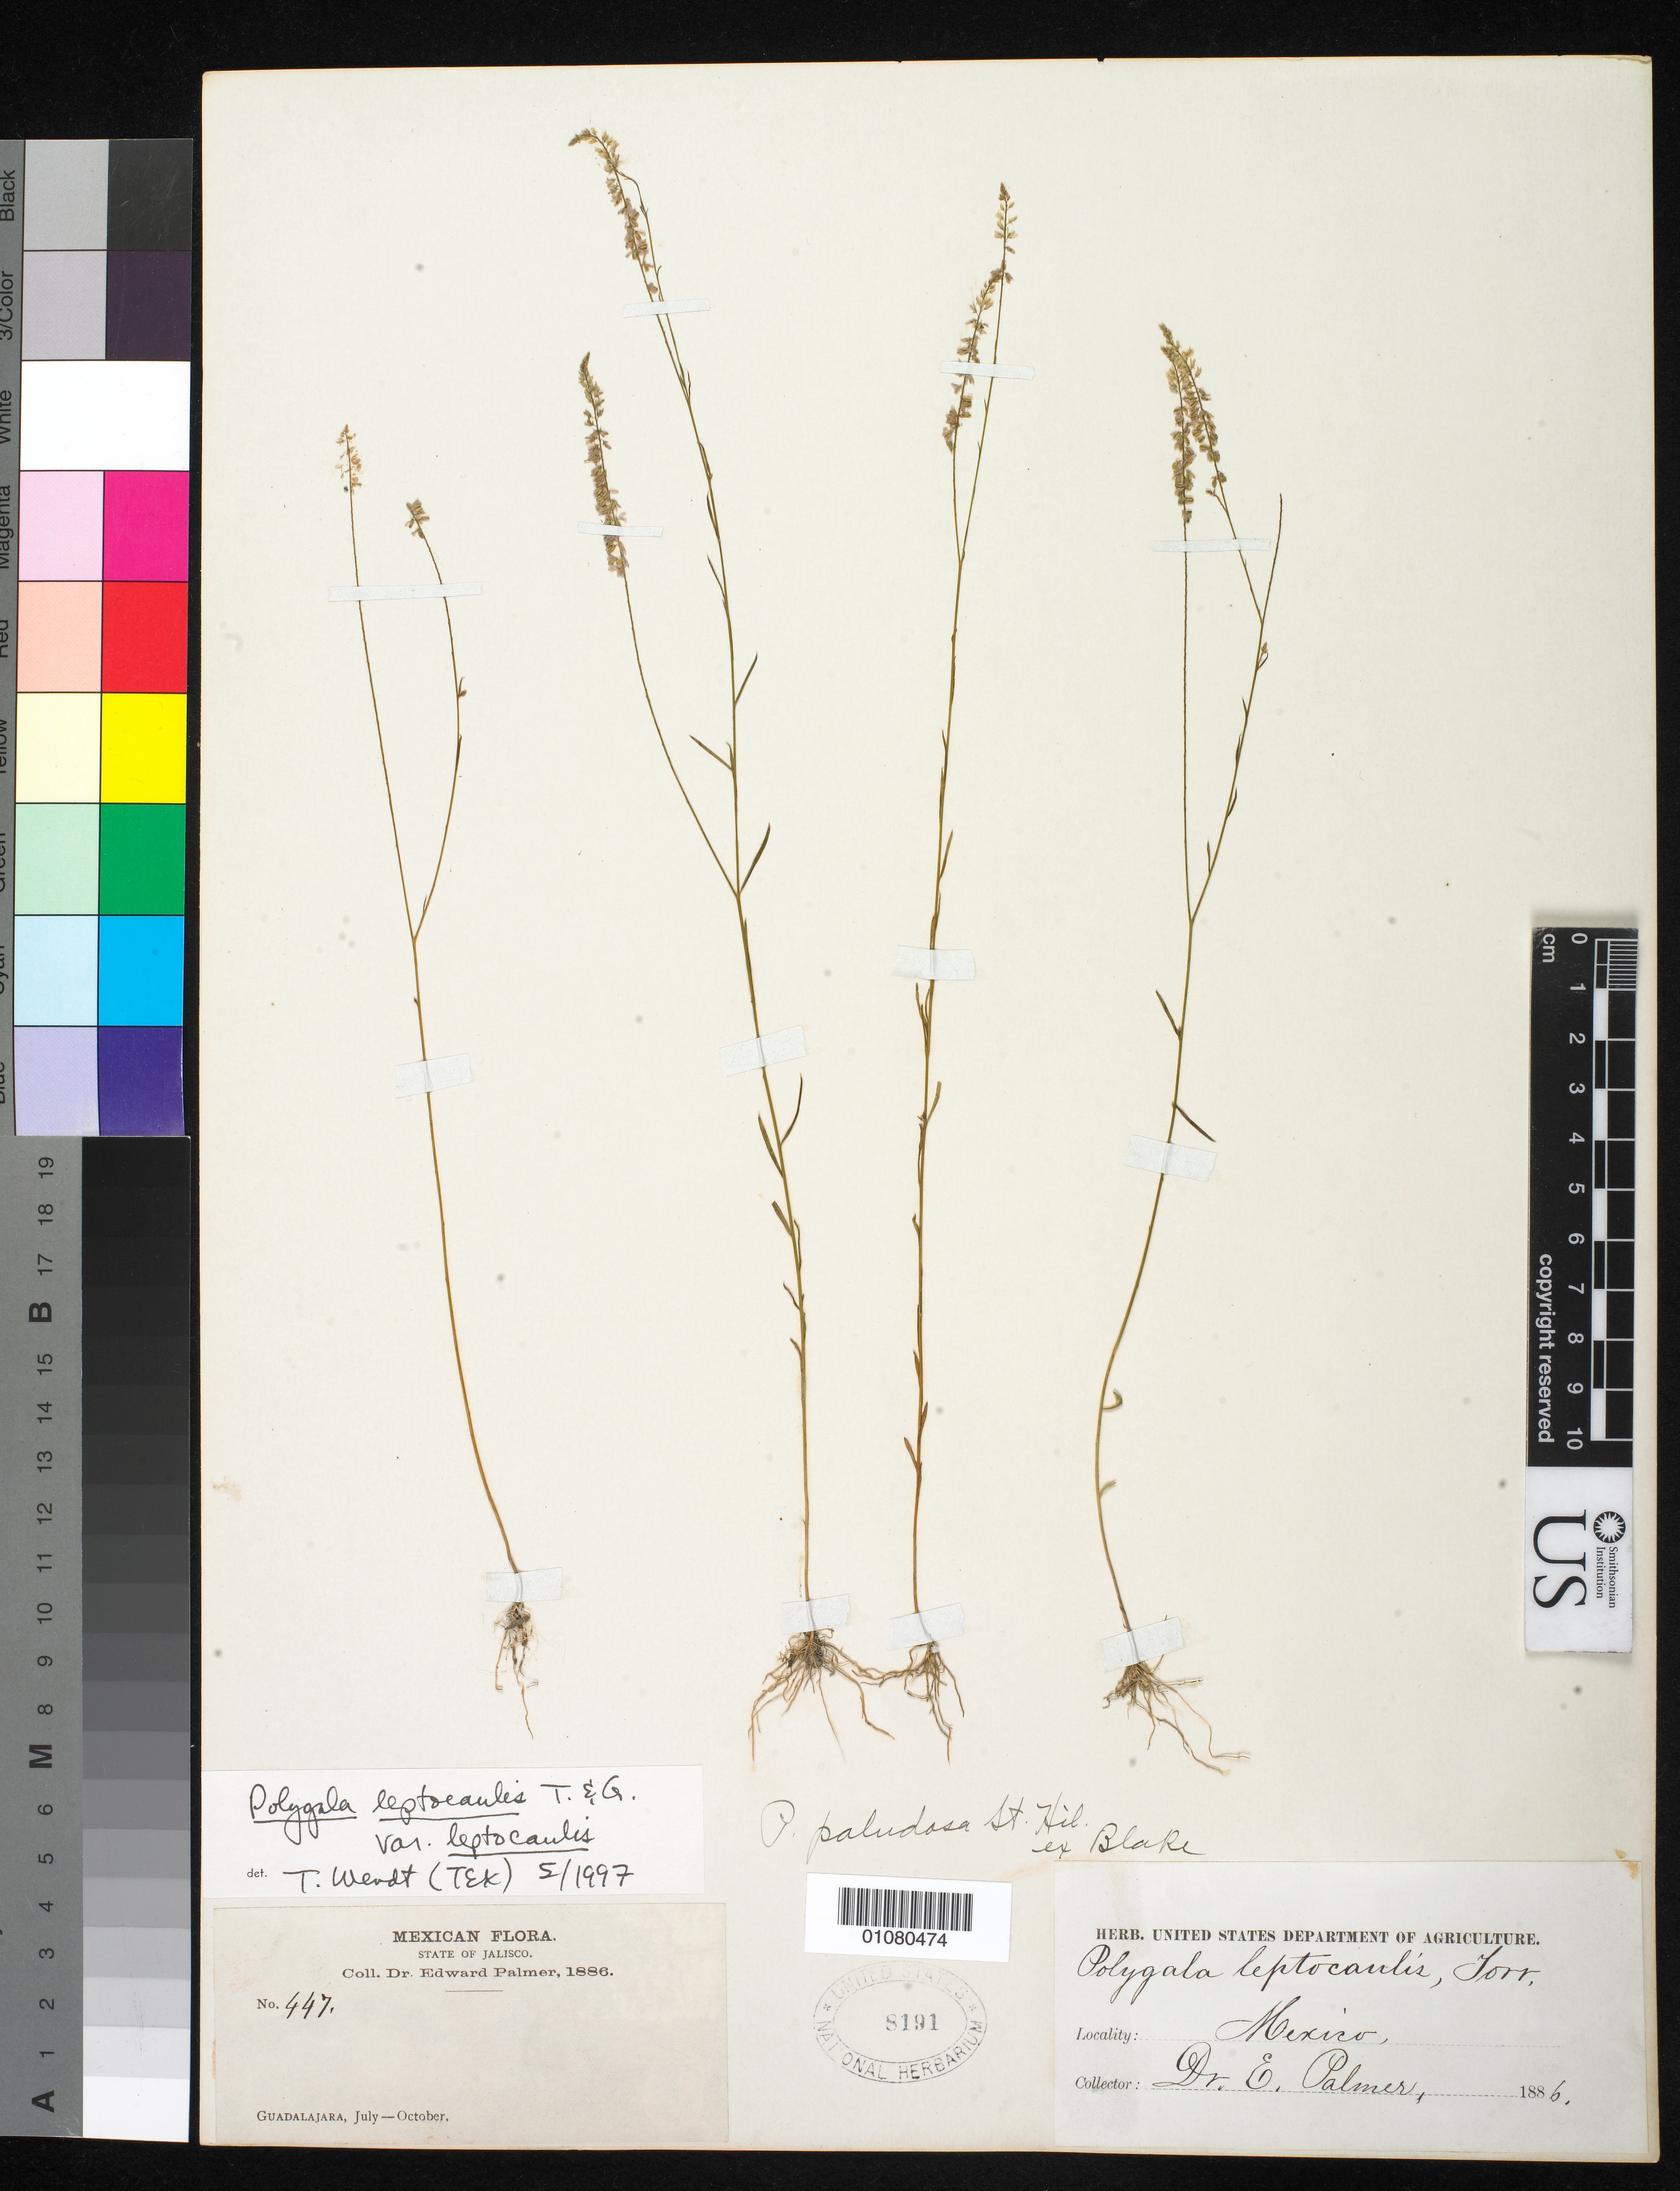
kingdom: Plantae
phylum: Tracheophyta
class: Magnoliopsida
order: Fabales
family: Polygalaceae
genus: Polygala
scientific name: Polygala leptocaulis var. leptocaulis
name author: Torr. & A. Gray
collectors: E. Palmer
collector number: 447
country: Mexico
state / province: Jalisco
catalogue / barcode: US 8191